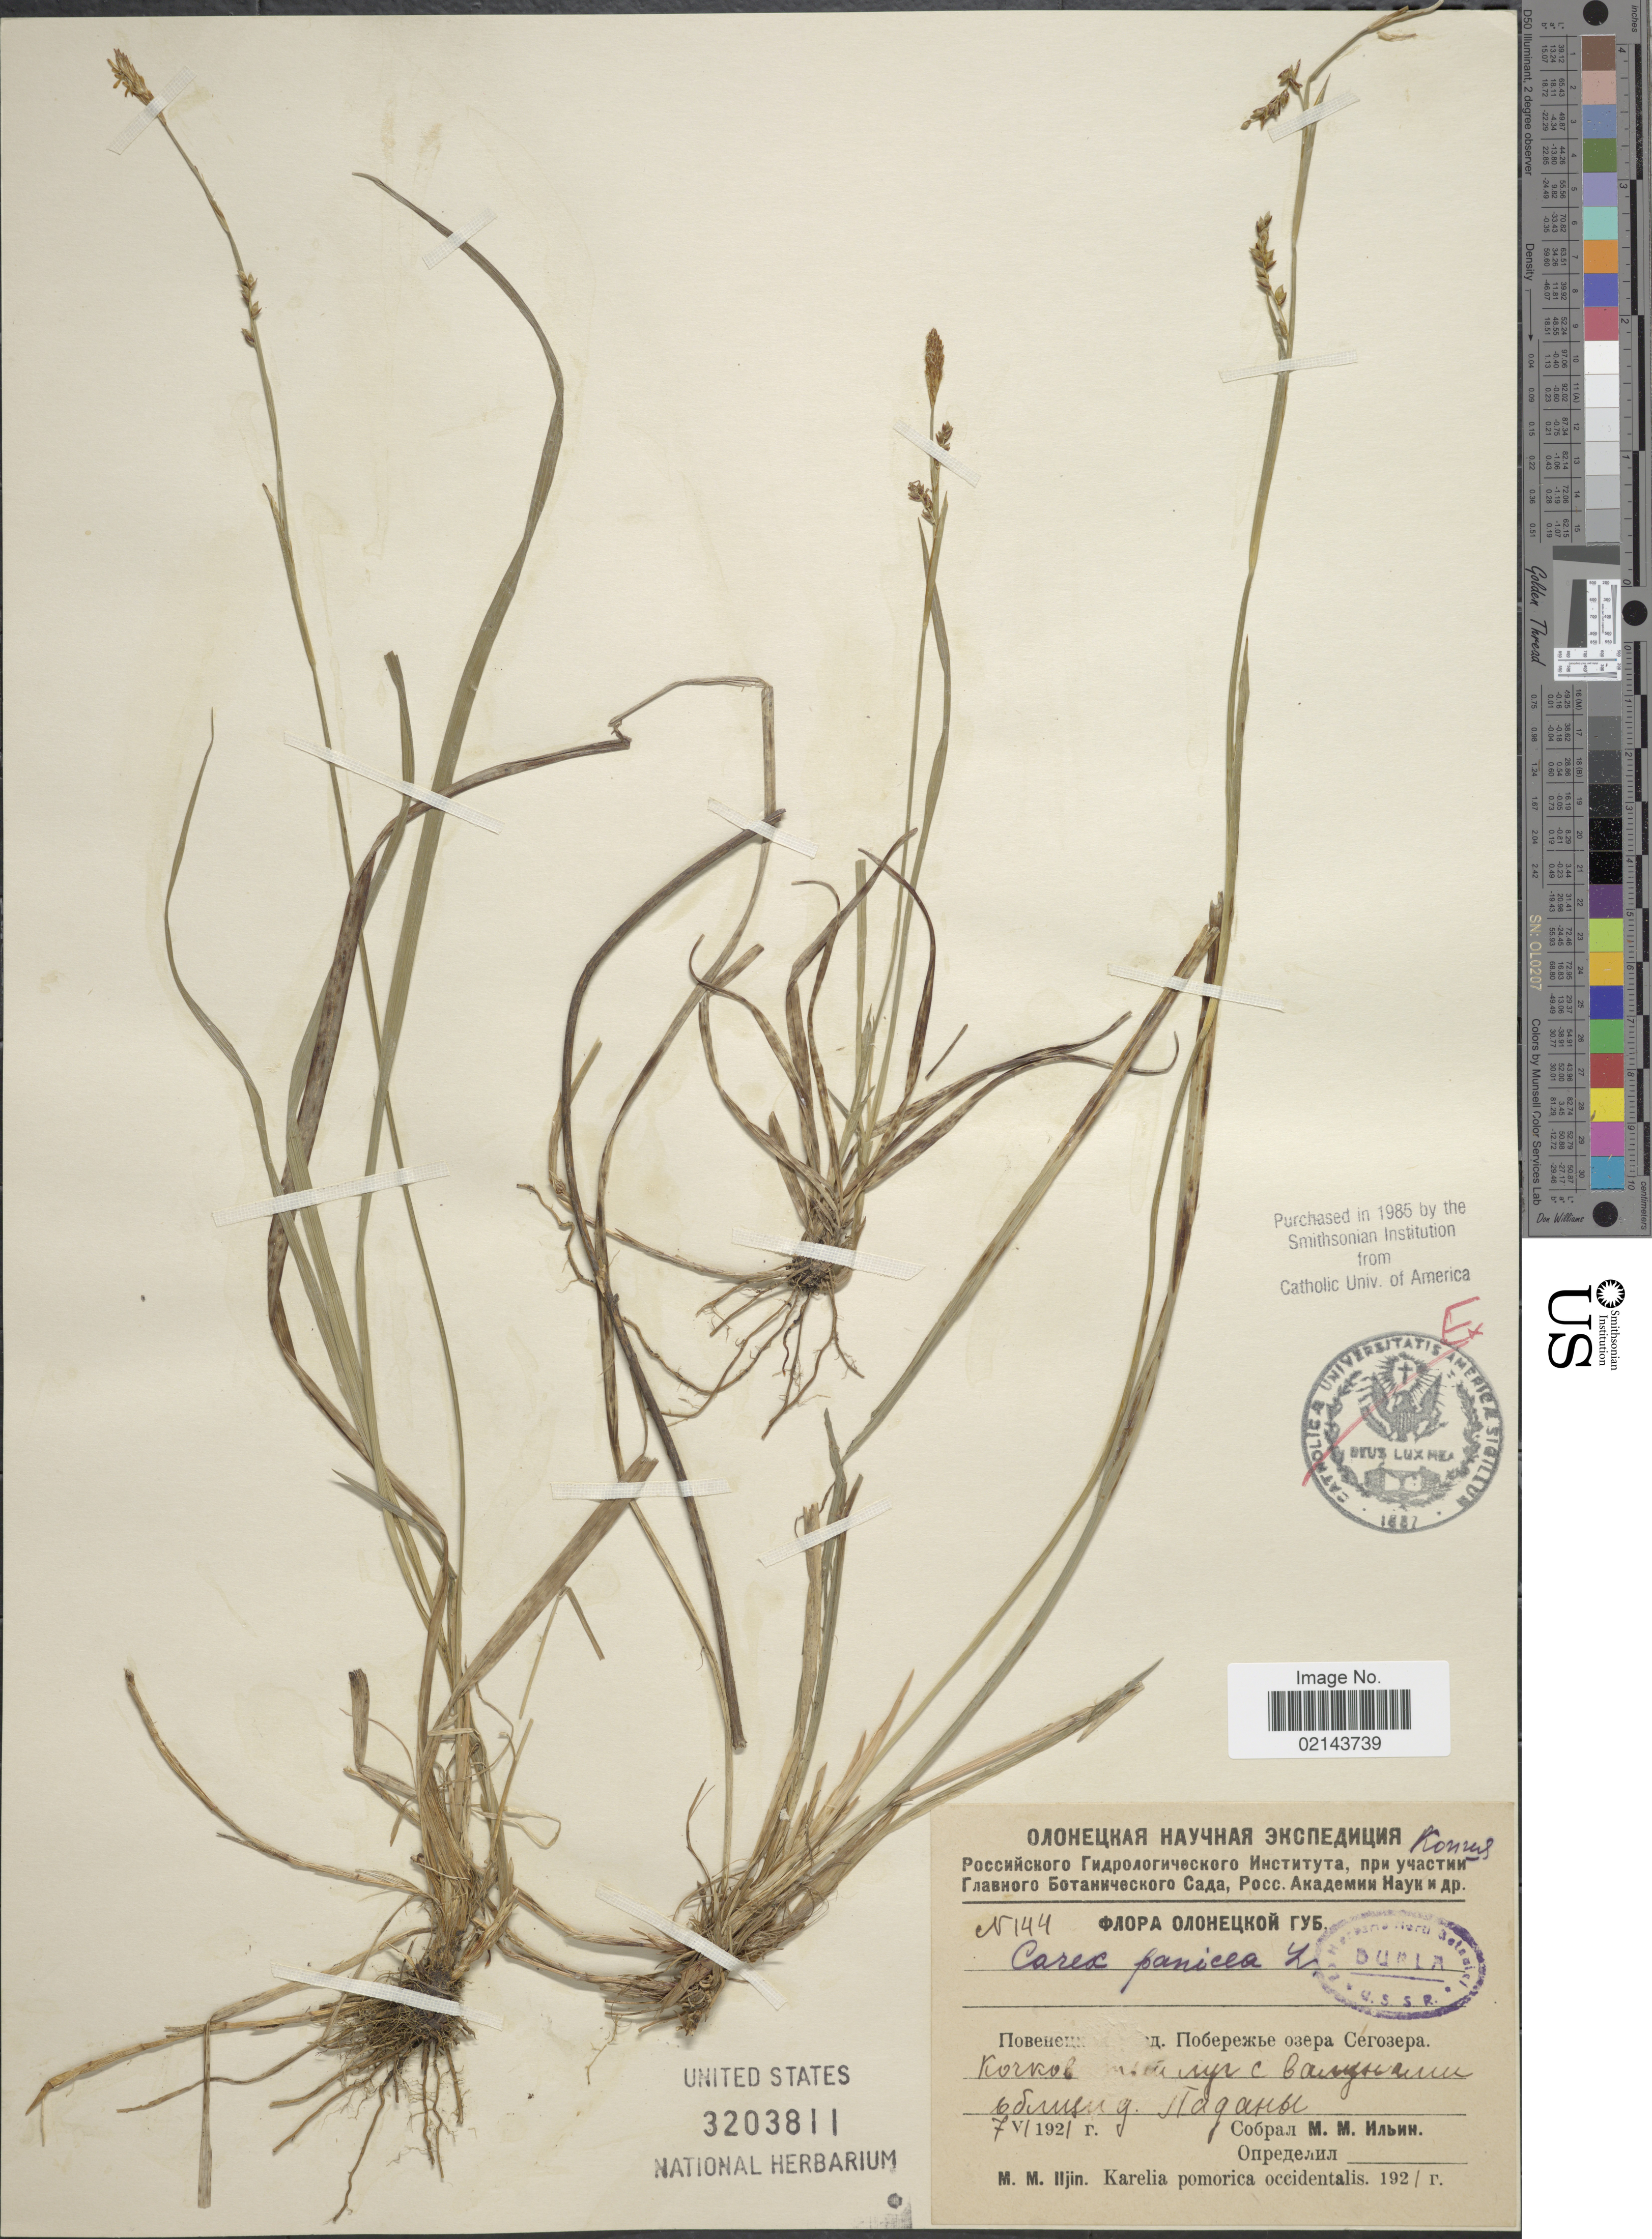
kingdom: Plantae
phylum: Tracheophyta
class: Liliopsida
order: Poales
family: Cyperaceae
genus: Carex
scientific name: Carex algida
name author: Turcz. ex V.I. Krecz.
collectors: M. Iljin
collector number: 144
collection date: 1921-06-07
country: Russian Federation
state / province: Karelia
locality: Karelia pomorica occidentalis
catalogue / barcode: US 3203811